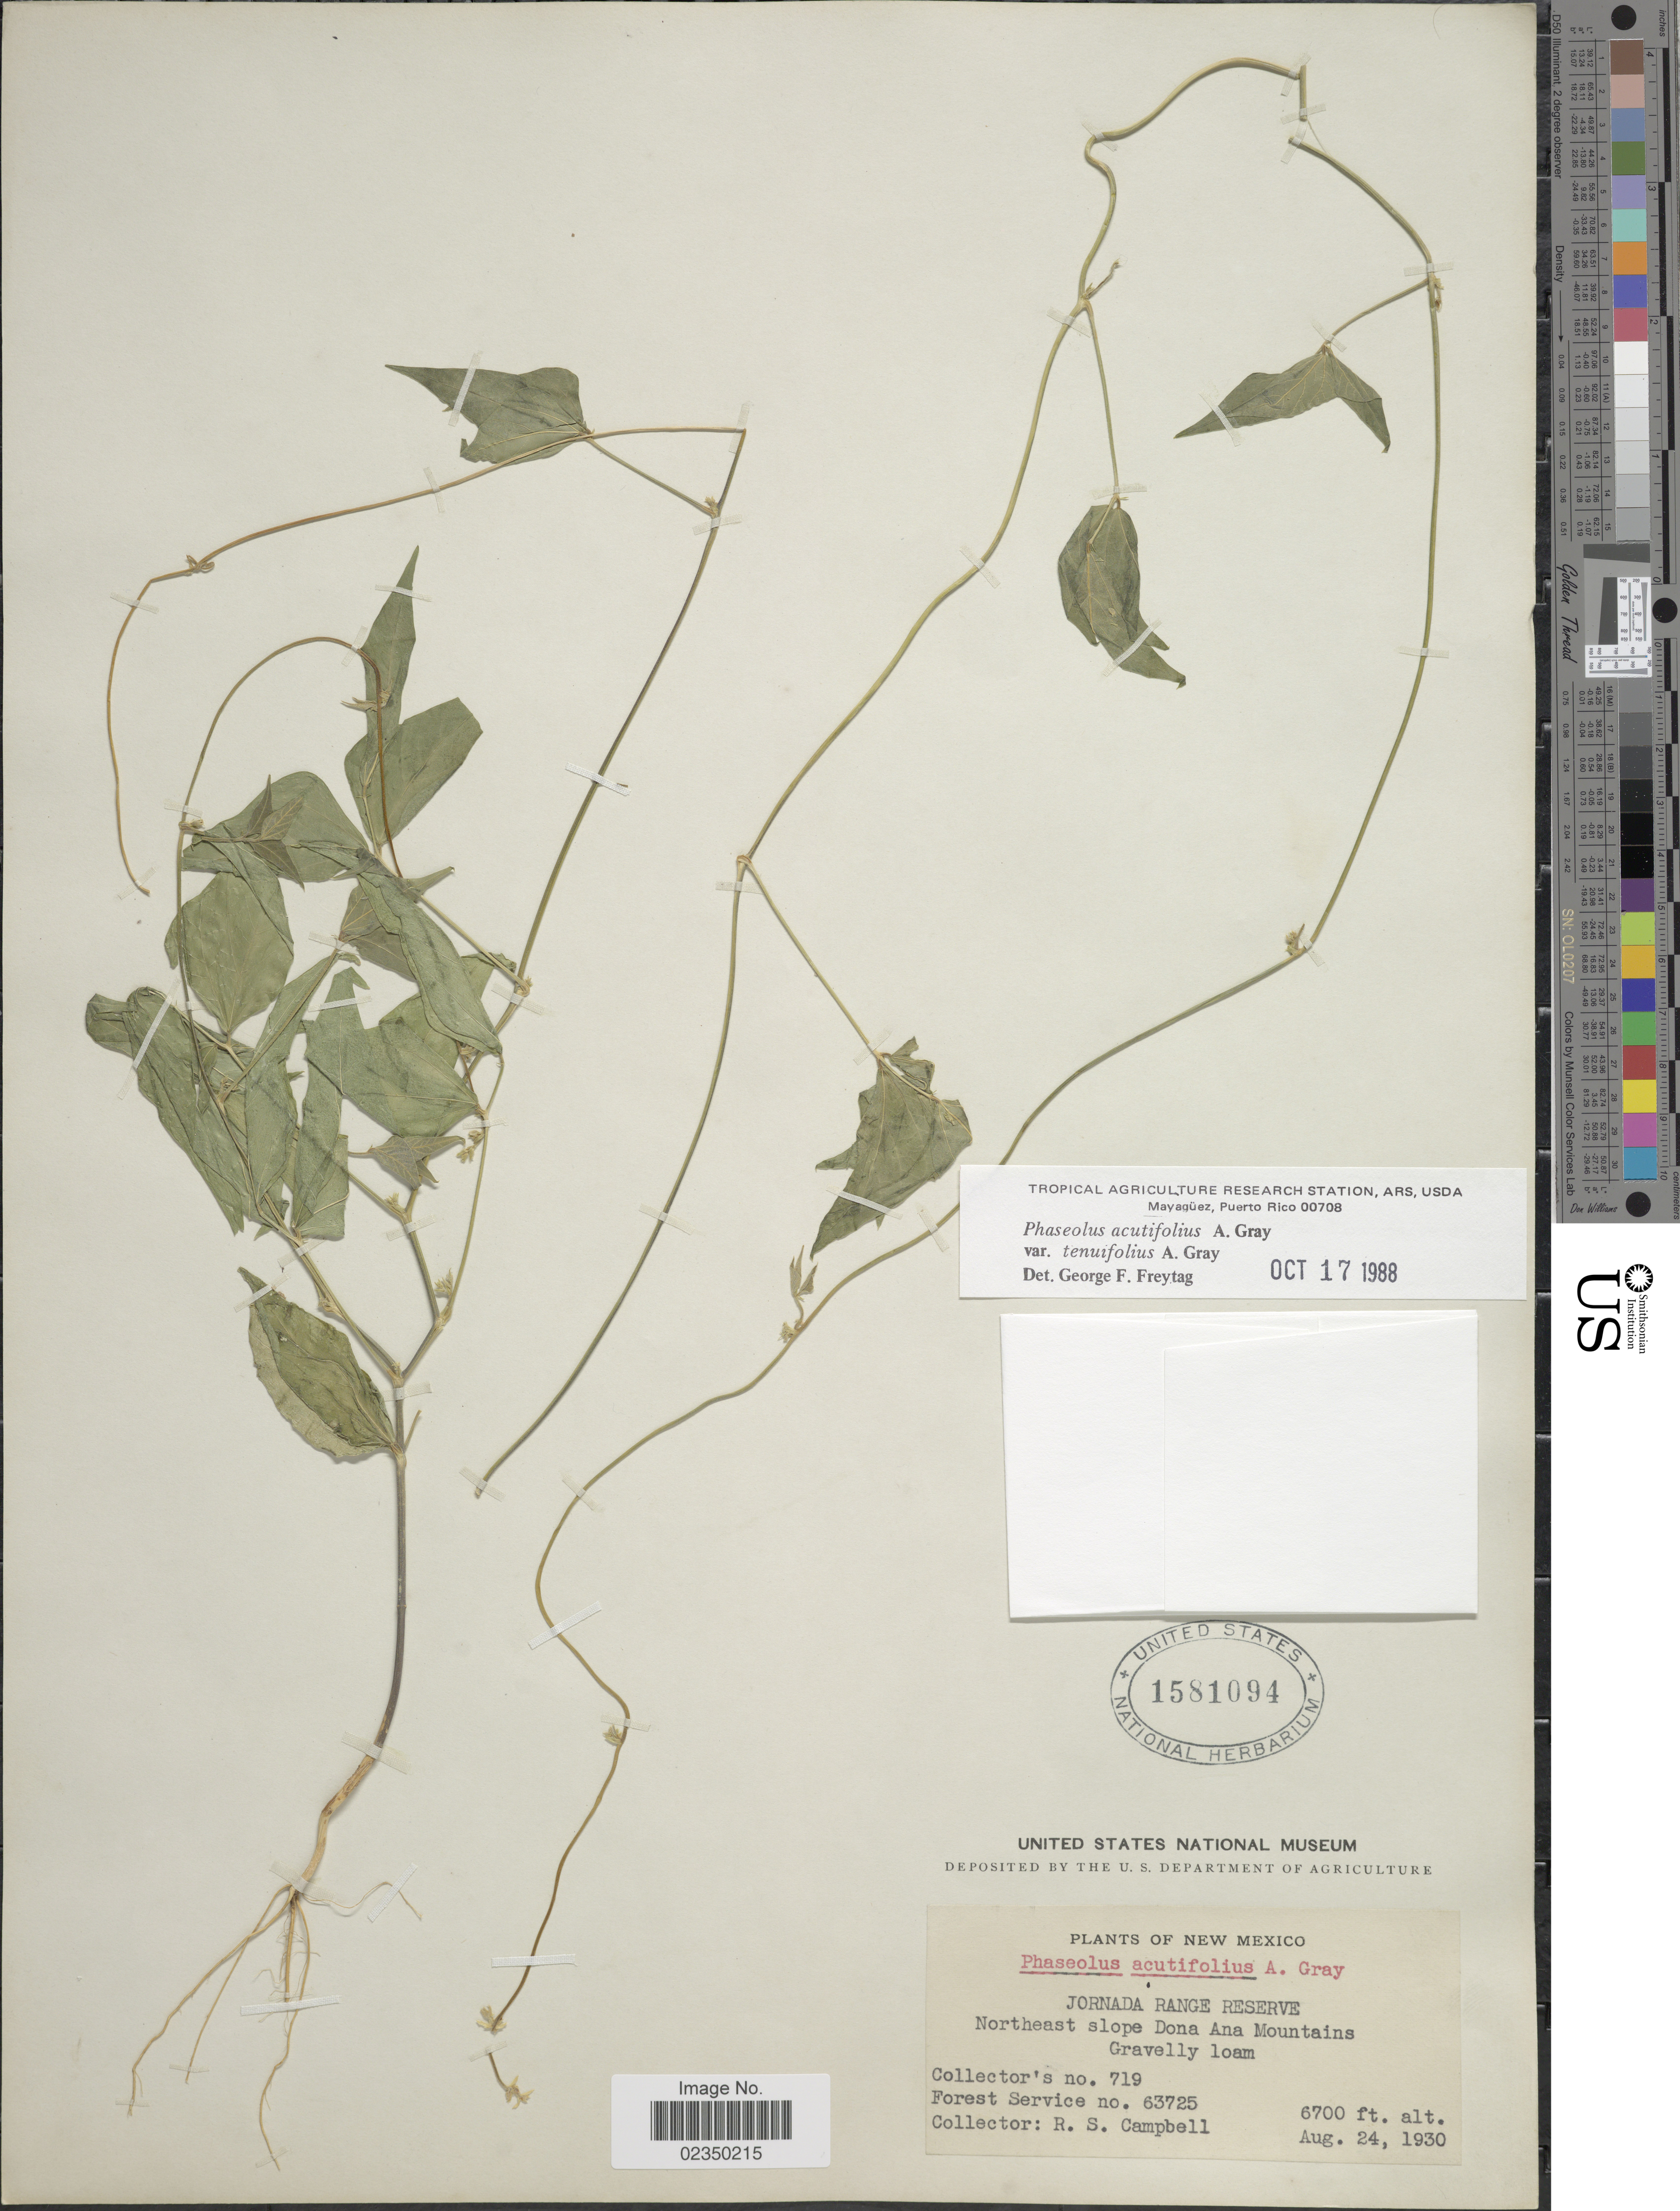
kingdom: Plantae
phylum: Tracheophyta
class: Magnoliopsida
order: Fabales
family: Fabaceae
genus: Phaseolus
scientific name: Phaseolus acutifolius var. tenuifolius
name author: A. Gray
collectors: R. S. Campbell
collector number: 719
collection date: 1930-08-24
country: United States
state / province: New Mexico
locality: Jornada Range Reserve, northeast slope Dona Ana Mountains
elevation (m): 2042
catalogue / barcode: US 1581094